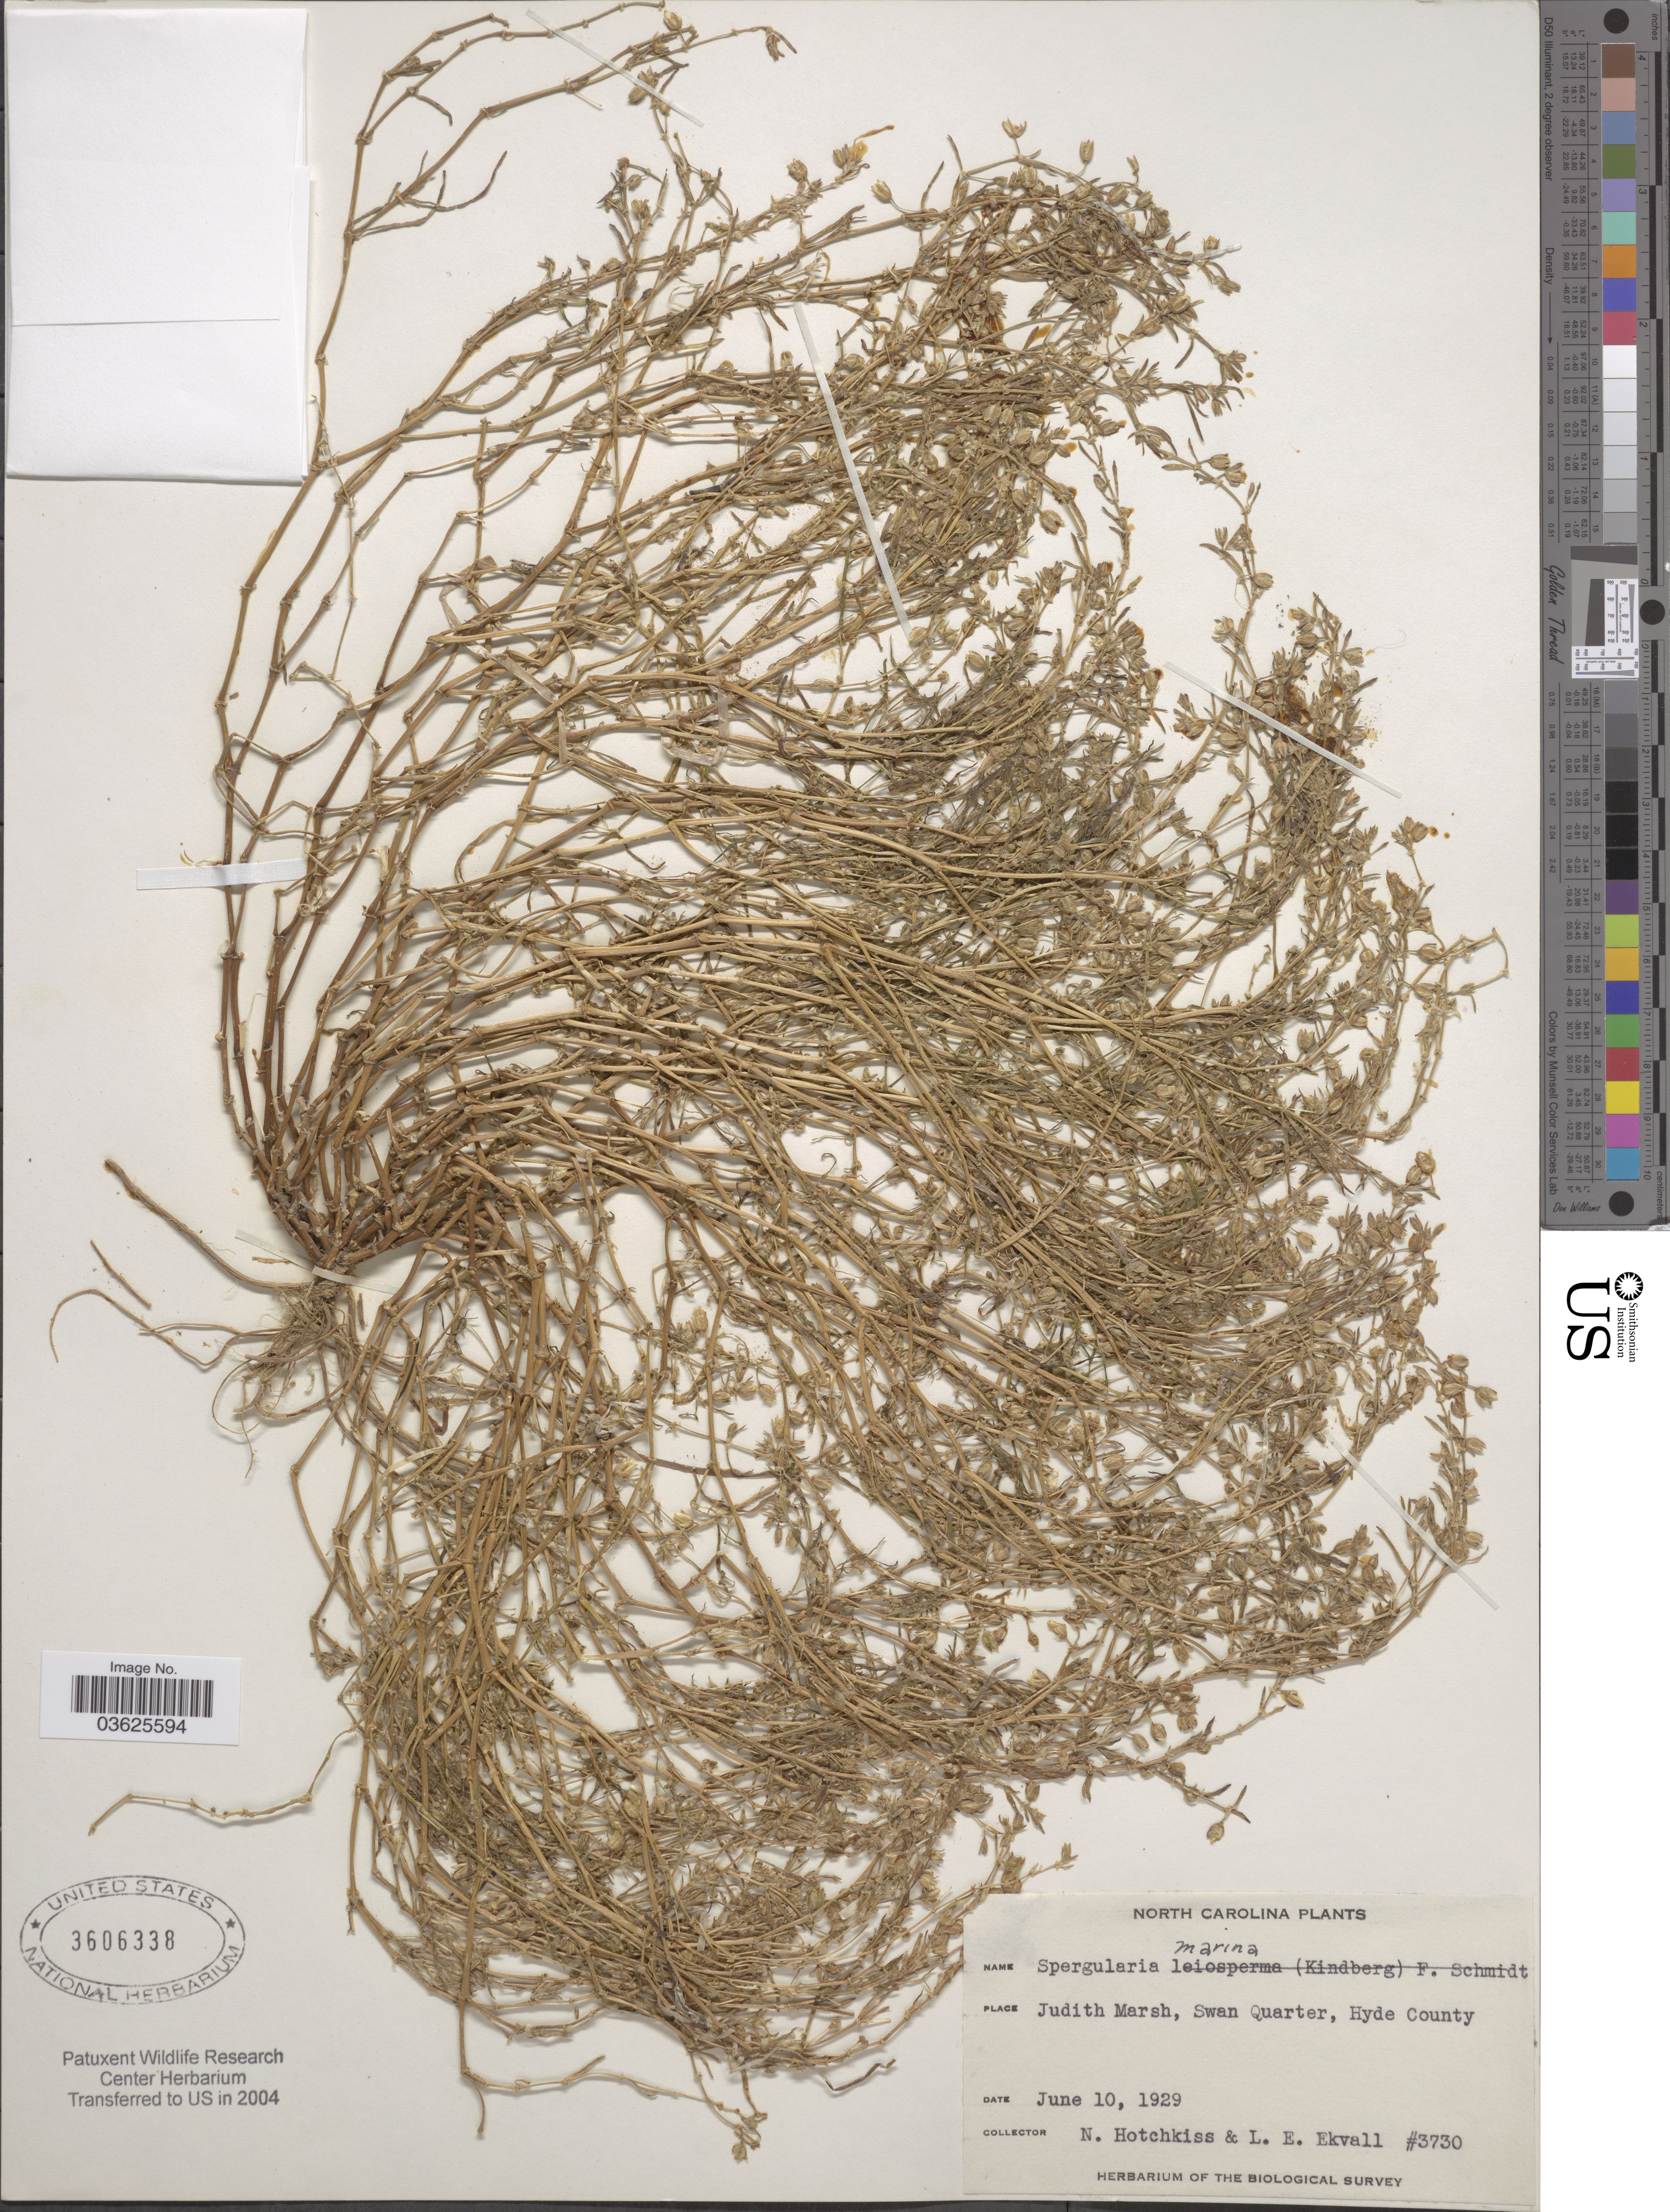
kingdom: Plantae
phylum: Tracheophyta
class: Magnoliopsida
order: Caryophyllales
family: Caryophyllaceae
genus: Spergularia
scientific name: Spergularia marina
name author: (L.) Griseb.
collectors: N. Hotchkiss & L. Ekvall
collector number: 3730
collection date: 1929-06-10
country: United States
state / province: North Carolina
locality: Judith Marsh, Swan Quarter, Hyde County.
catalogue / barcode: US 3606338